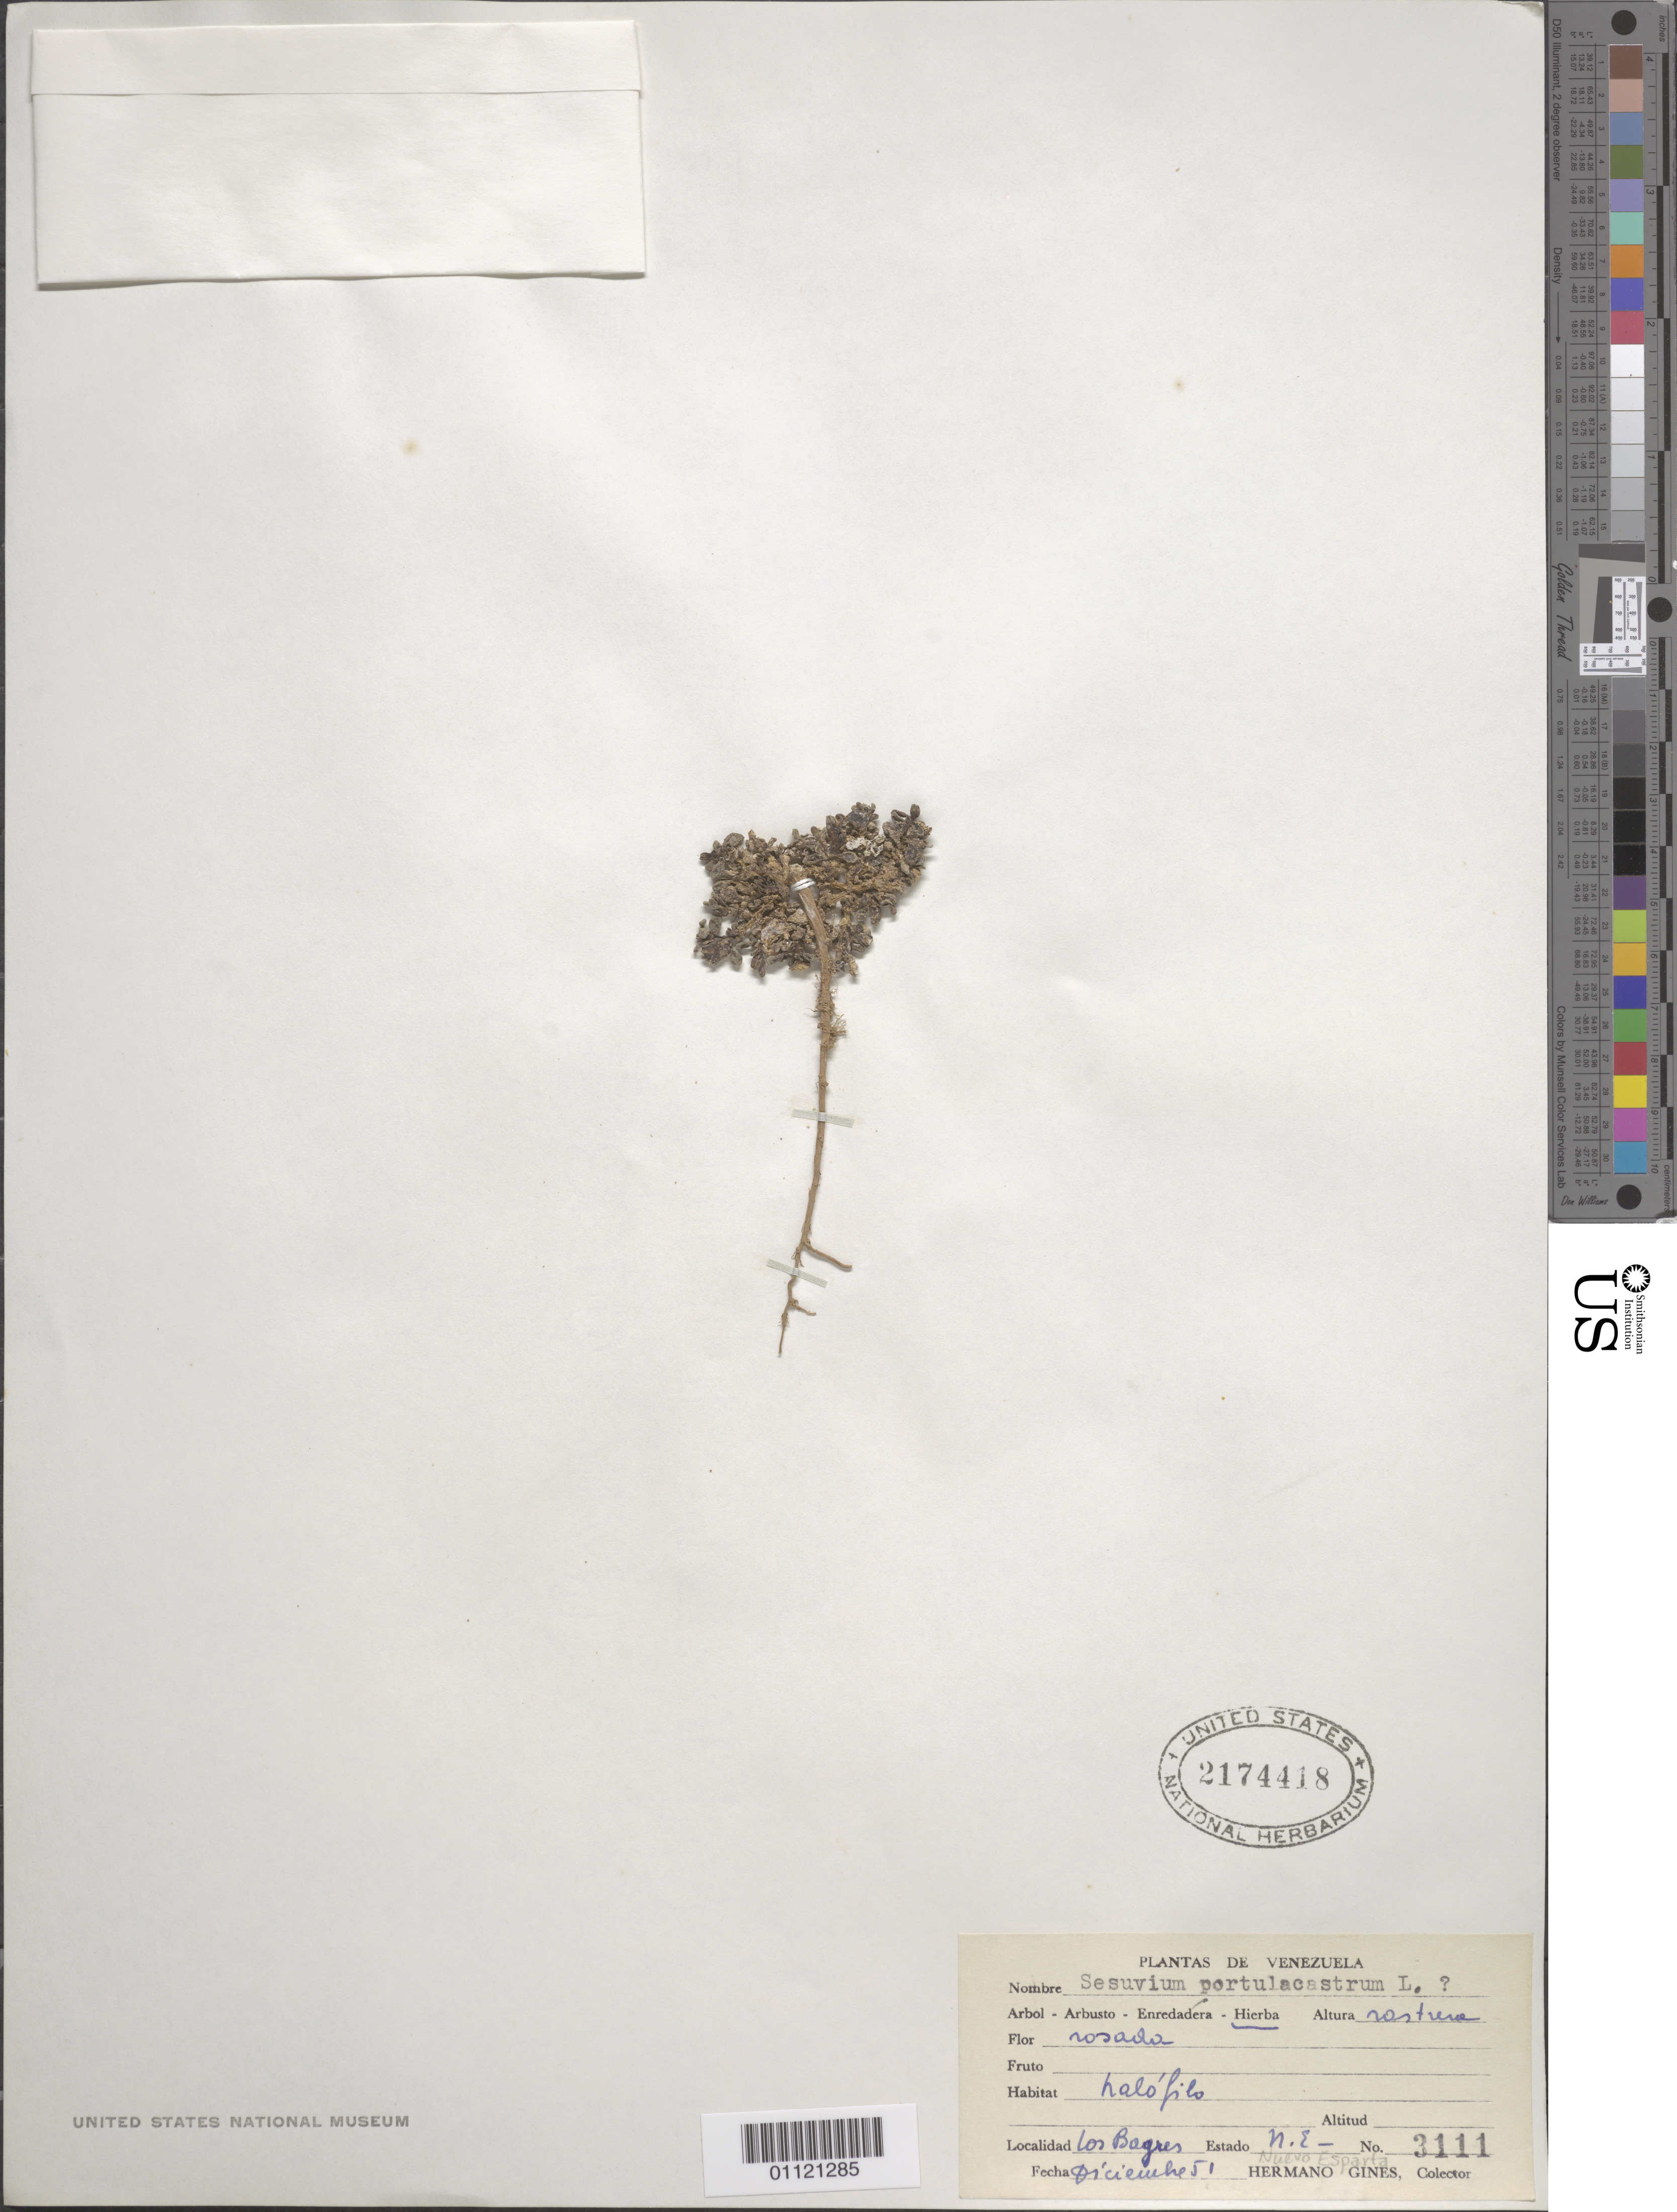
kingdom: Plantae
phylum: Tracheophyta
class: Magnoliopsida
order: Caryophyllales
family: Aizoaceae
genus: Sesuvium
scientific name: Sesuvium portulacastrum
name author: (L.) L.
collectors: Bro. Gines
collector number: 3111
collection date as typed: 01 Dec 1951 to 31 Dec 1951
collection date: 1951-12-01/1951-12-31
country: Venezuela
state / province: Nueva Esparta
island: Margarita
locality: Los Bagres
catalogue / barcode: US 2174418